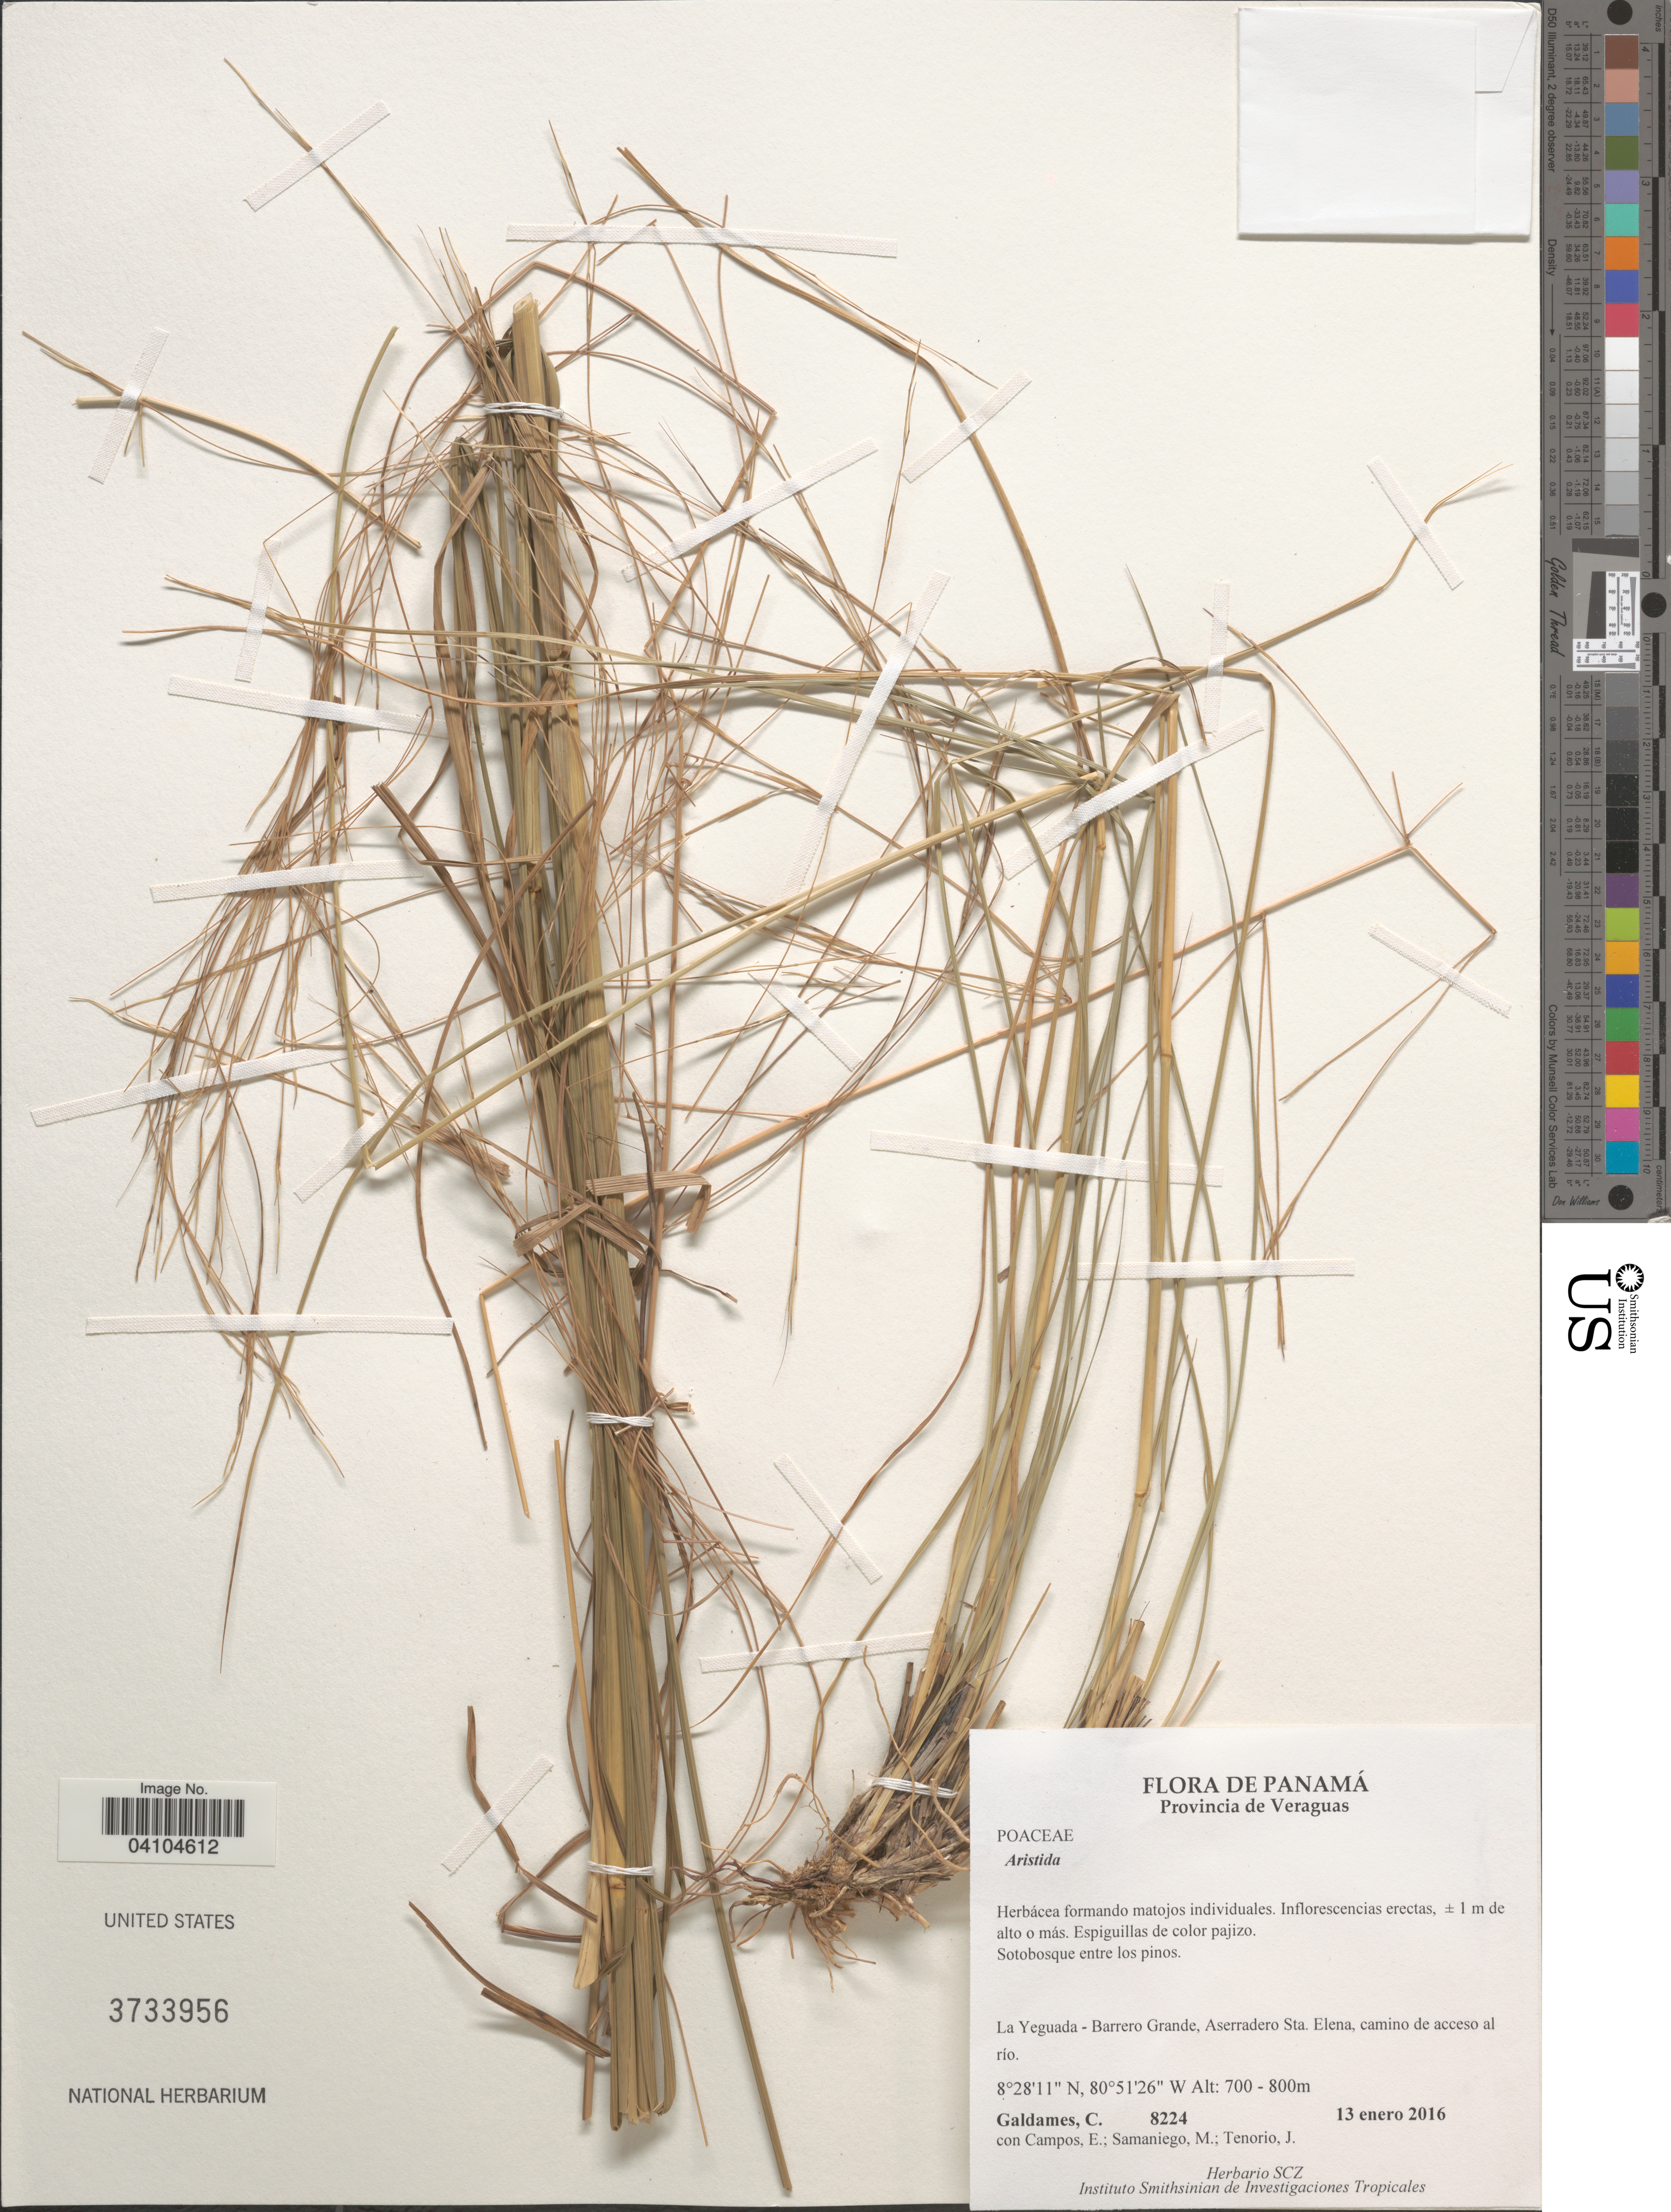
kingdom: Plantae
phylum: Tracheophyta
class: Liliopsida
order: Poales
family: Poaceae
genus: Aristida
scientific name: Aristida sp.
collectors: C. Galdames, E. Campos, M. Samaniego & J. Tenorio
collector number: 8224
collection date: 2016-01-13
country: Panama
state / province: Veraguas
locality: La Yeguada - Barrero Grande, Aserradero Sta. Elena, camino de acceso al río.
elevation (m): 700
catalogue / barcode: US 3733956